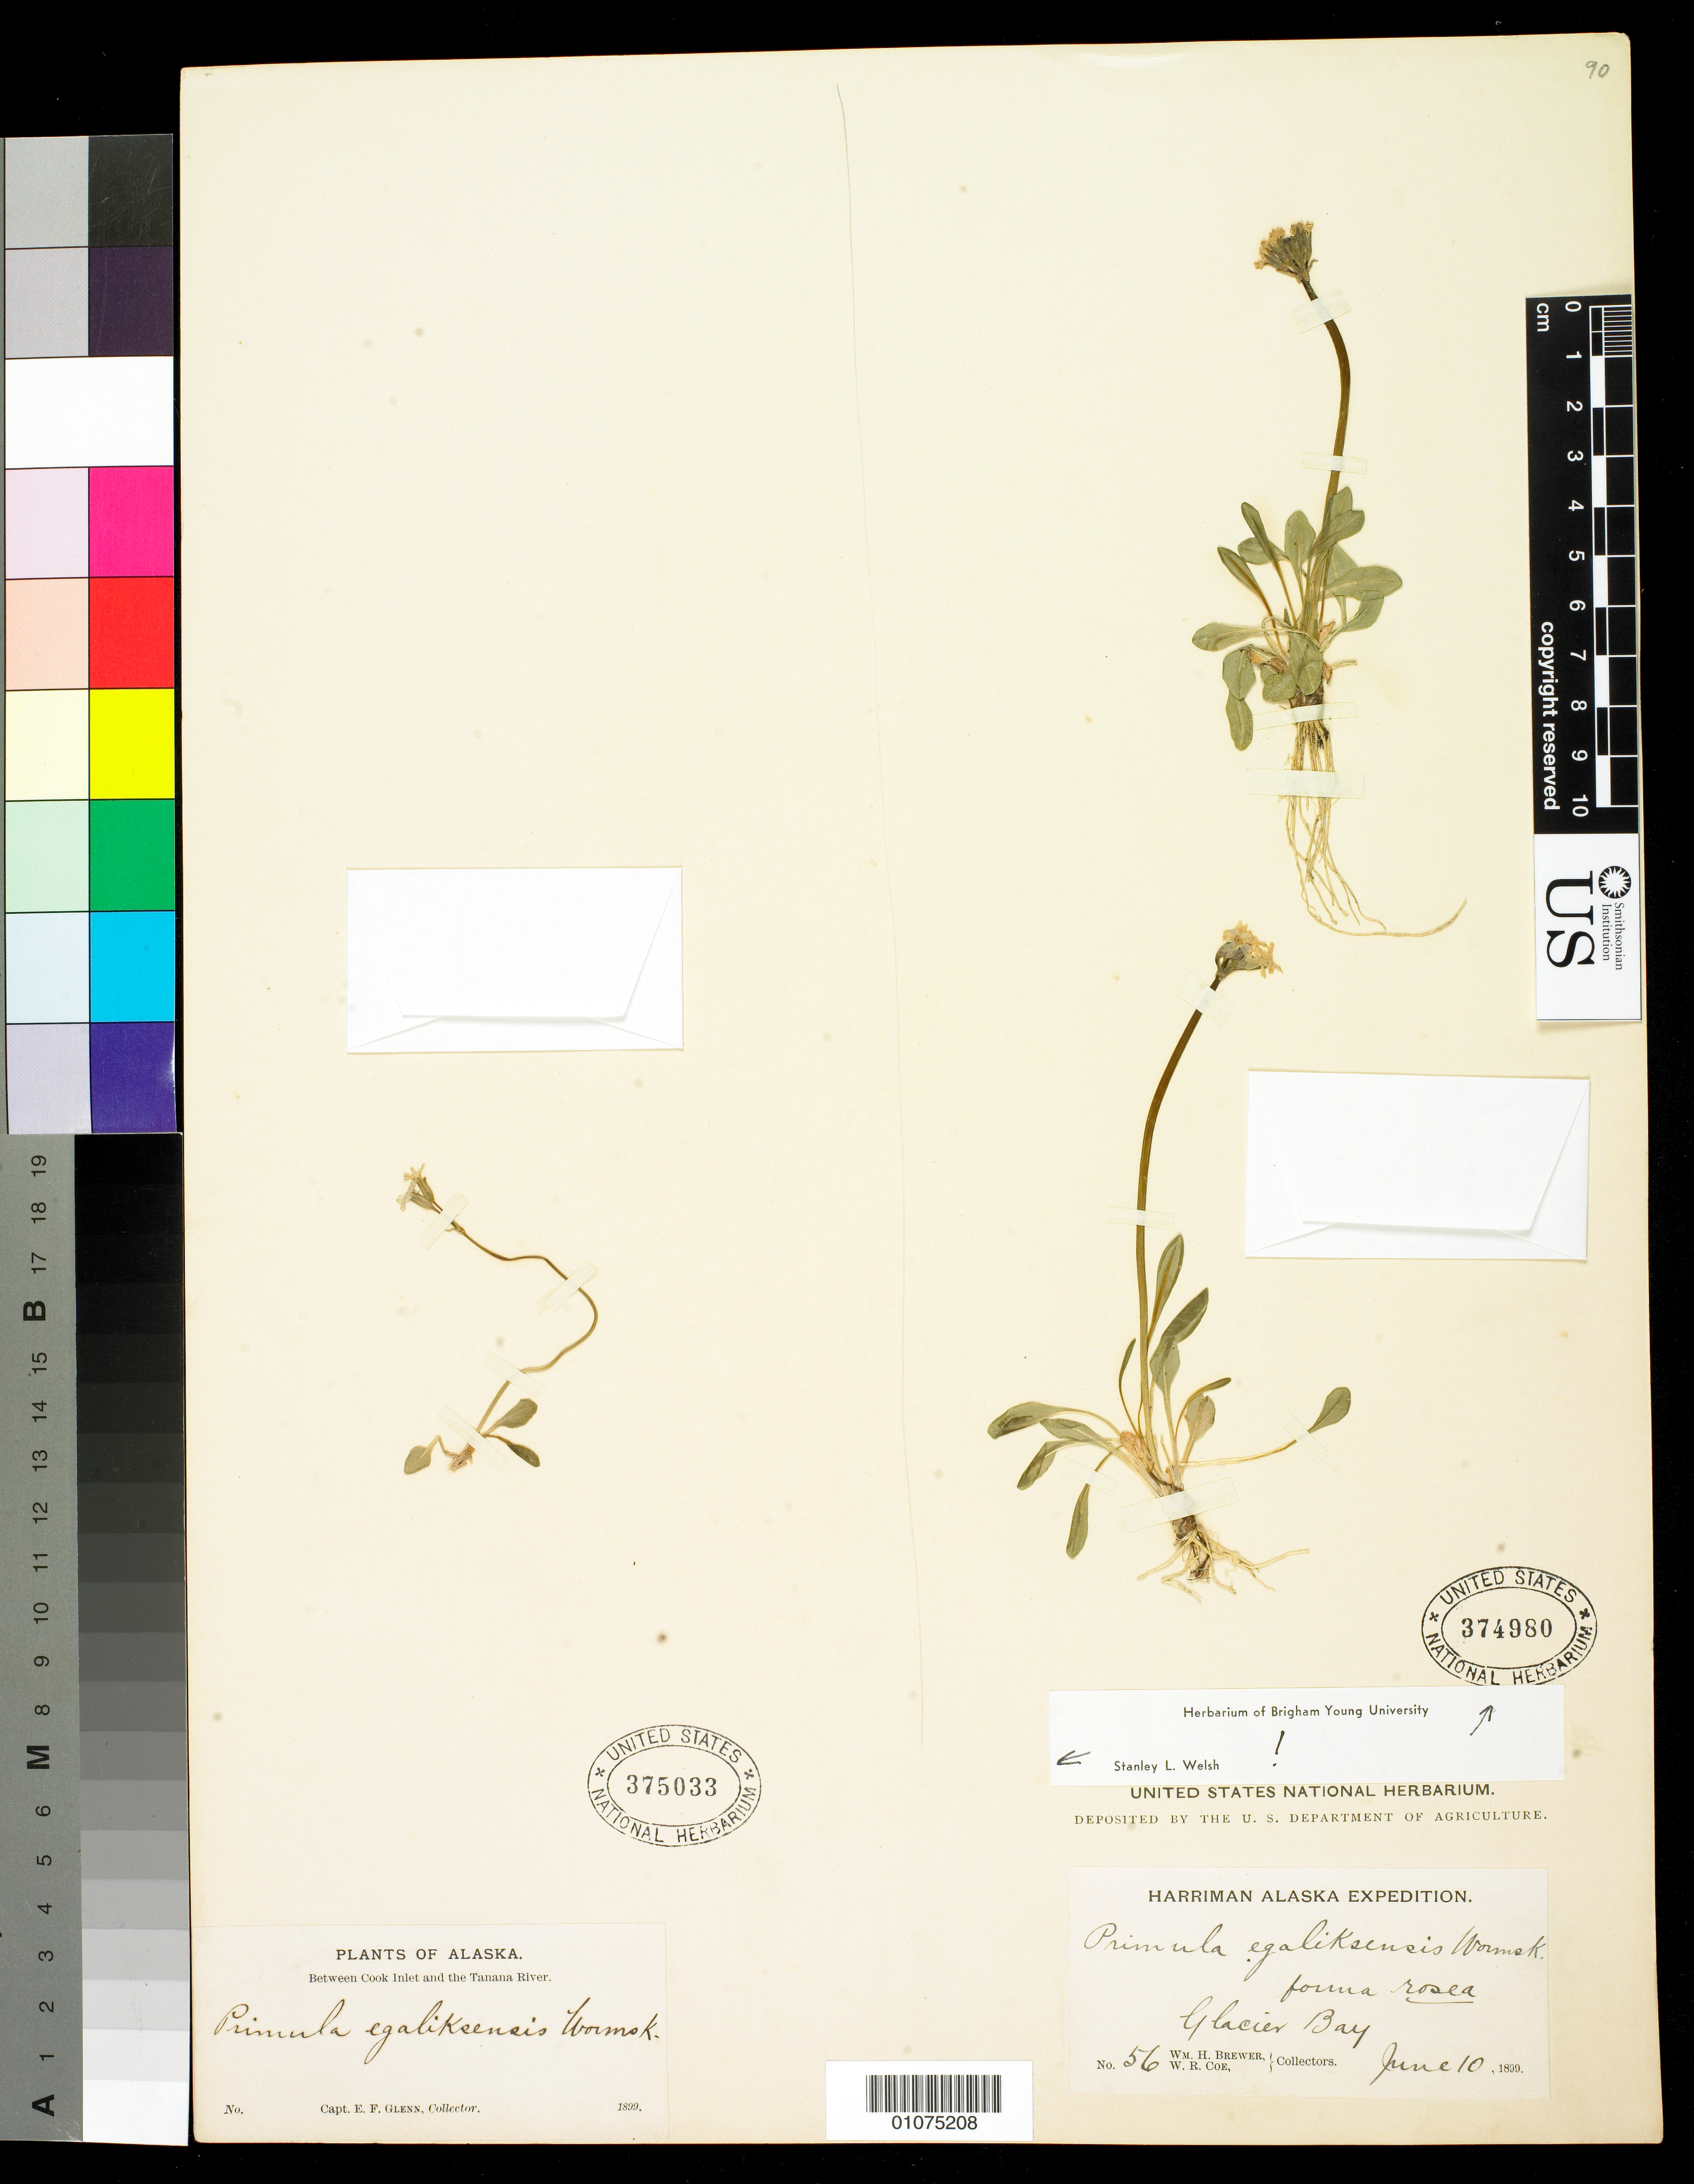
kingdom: Plantae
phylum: Tracheophyta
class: Magnoliopsida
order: Ericales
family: Primulaceae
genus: Primula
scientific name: Primula egaliksensis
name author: Wormsk.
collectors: W. H. Brewer & W. Coe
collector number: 56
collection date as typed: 10 Jun 1899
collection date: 1899-06-10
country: United States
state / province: Alaska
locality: Glacier Bay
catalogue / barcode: US 374980